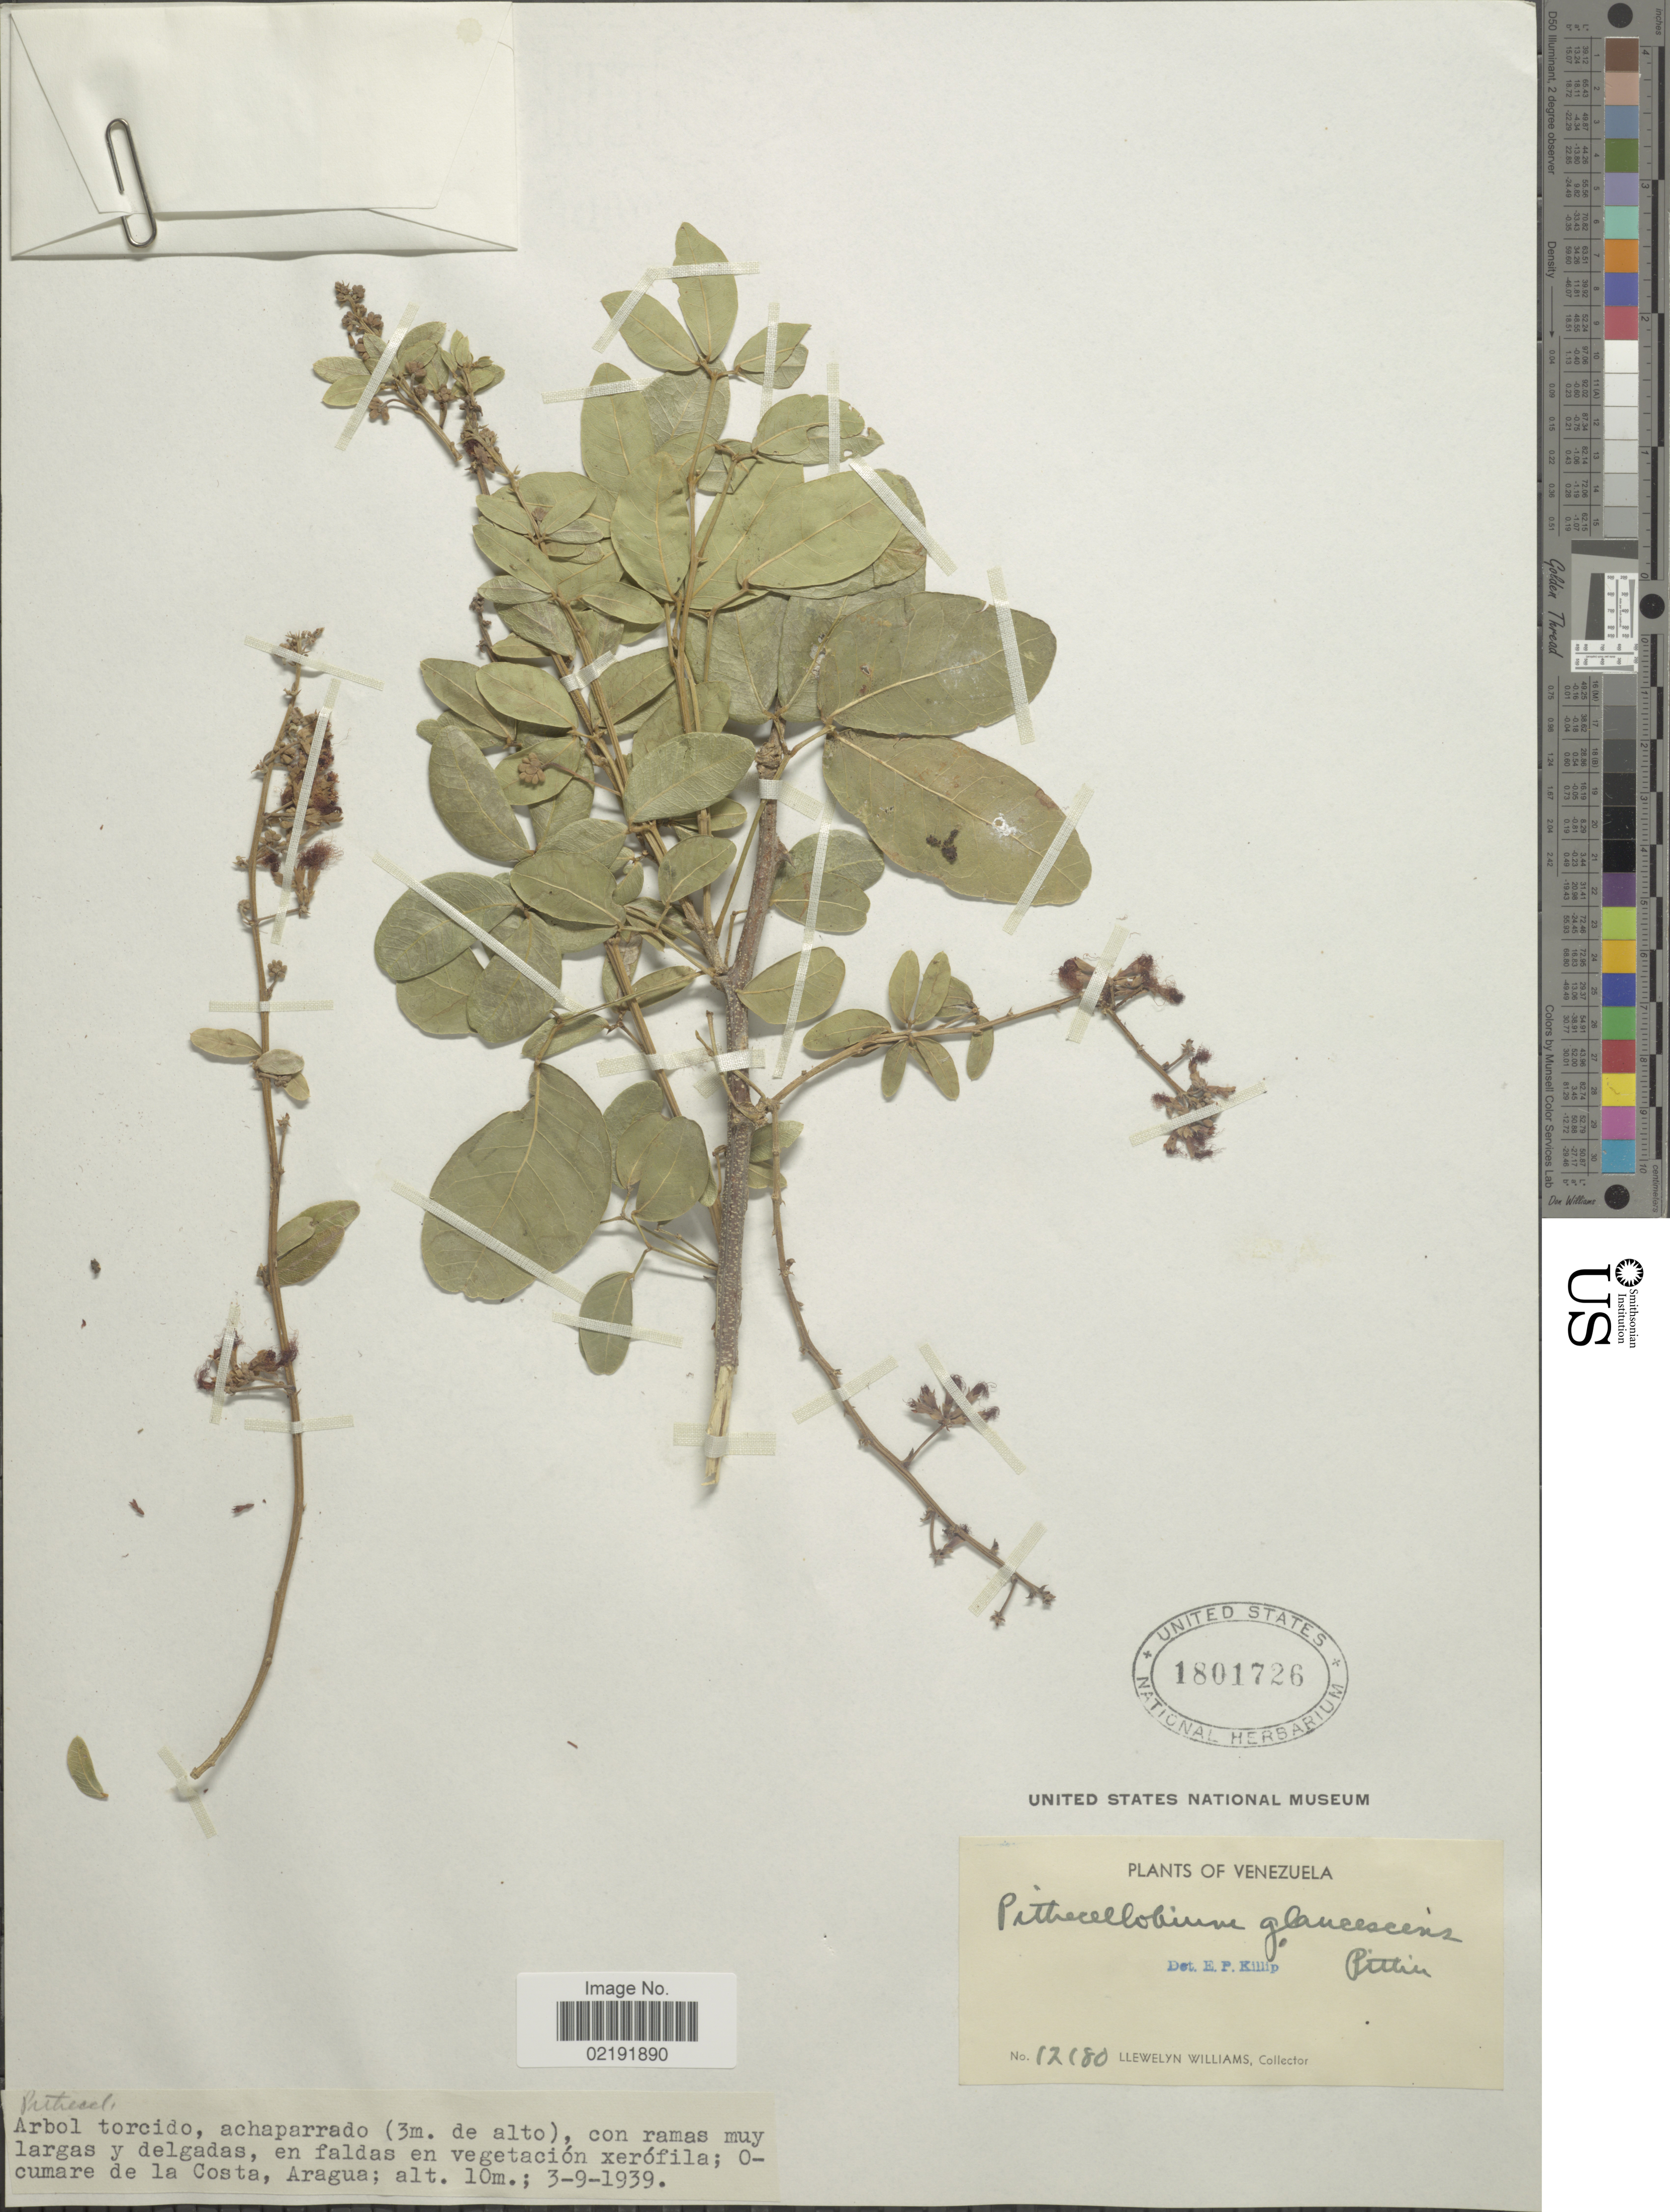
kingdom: Plantae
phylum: Tracheophyta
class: Magnoliopsida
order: Fabales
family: Fabaceae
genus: Pithecellobium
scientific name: Pithecellobium roseum var. glaucescens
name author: (Pittier) Barneby & J.W. Grimes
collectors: Ll. Williams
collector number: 12180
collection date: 1939-09-03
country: Venezuela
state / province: Aragua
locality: Ocumare de la Costa, Aragua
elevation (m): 10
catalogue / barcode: US 1801726